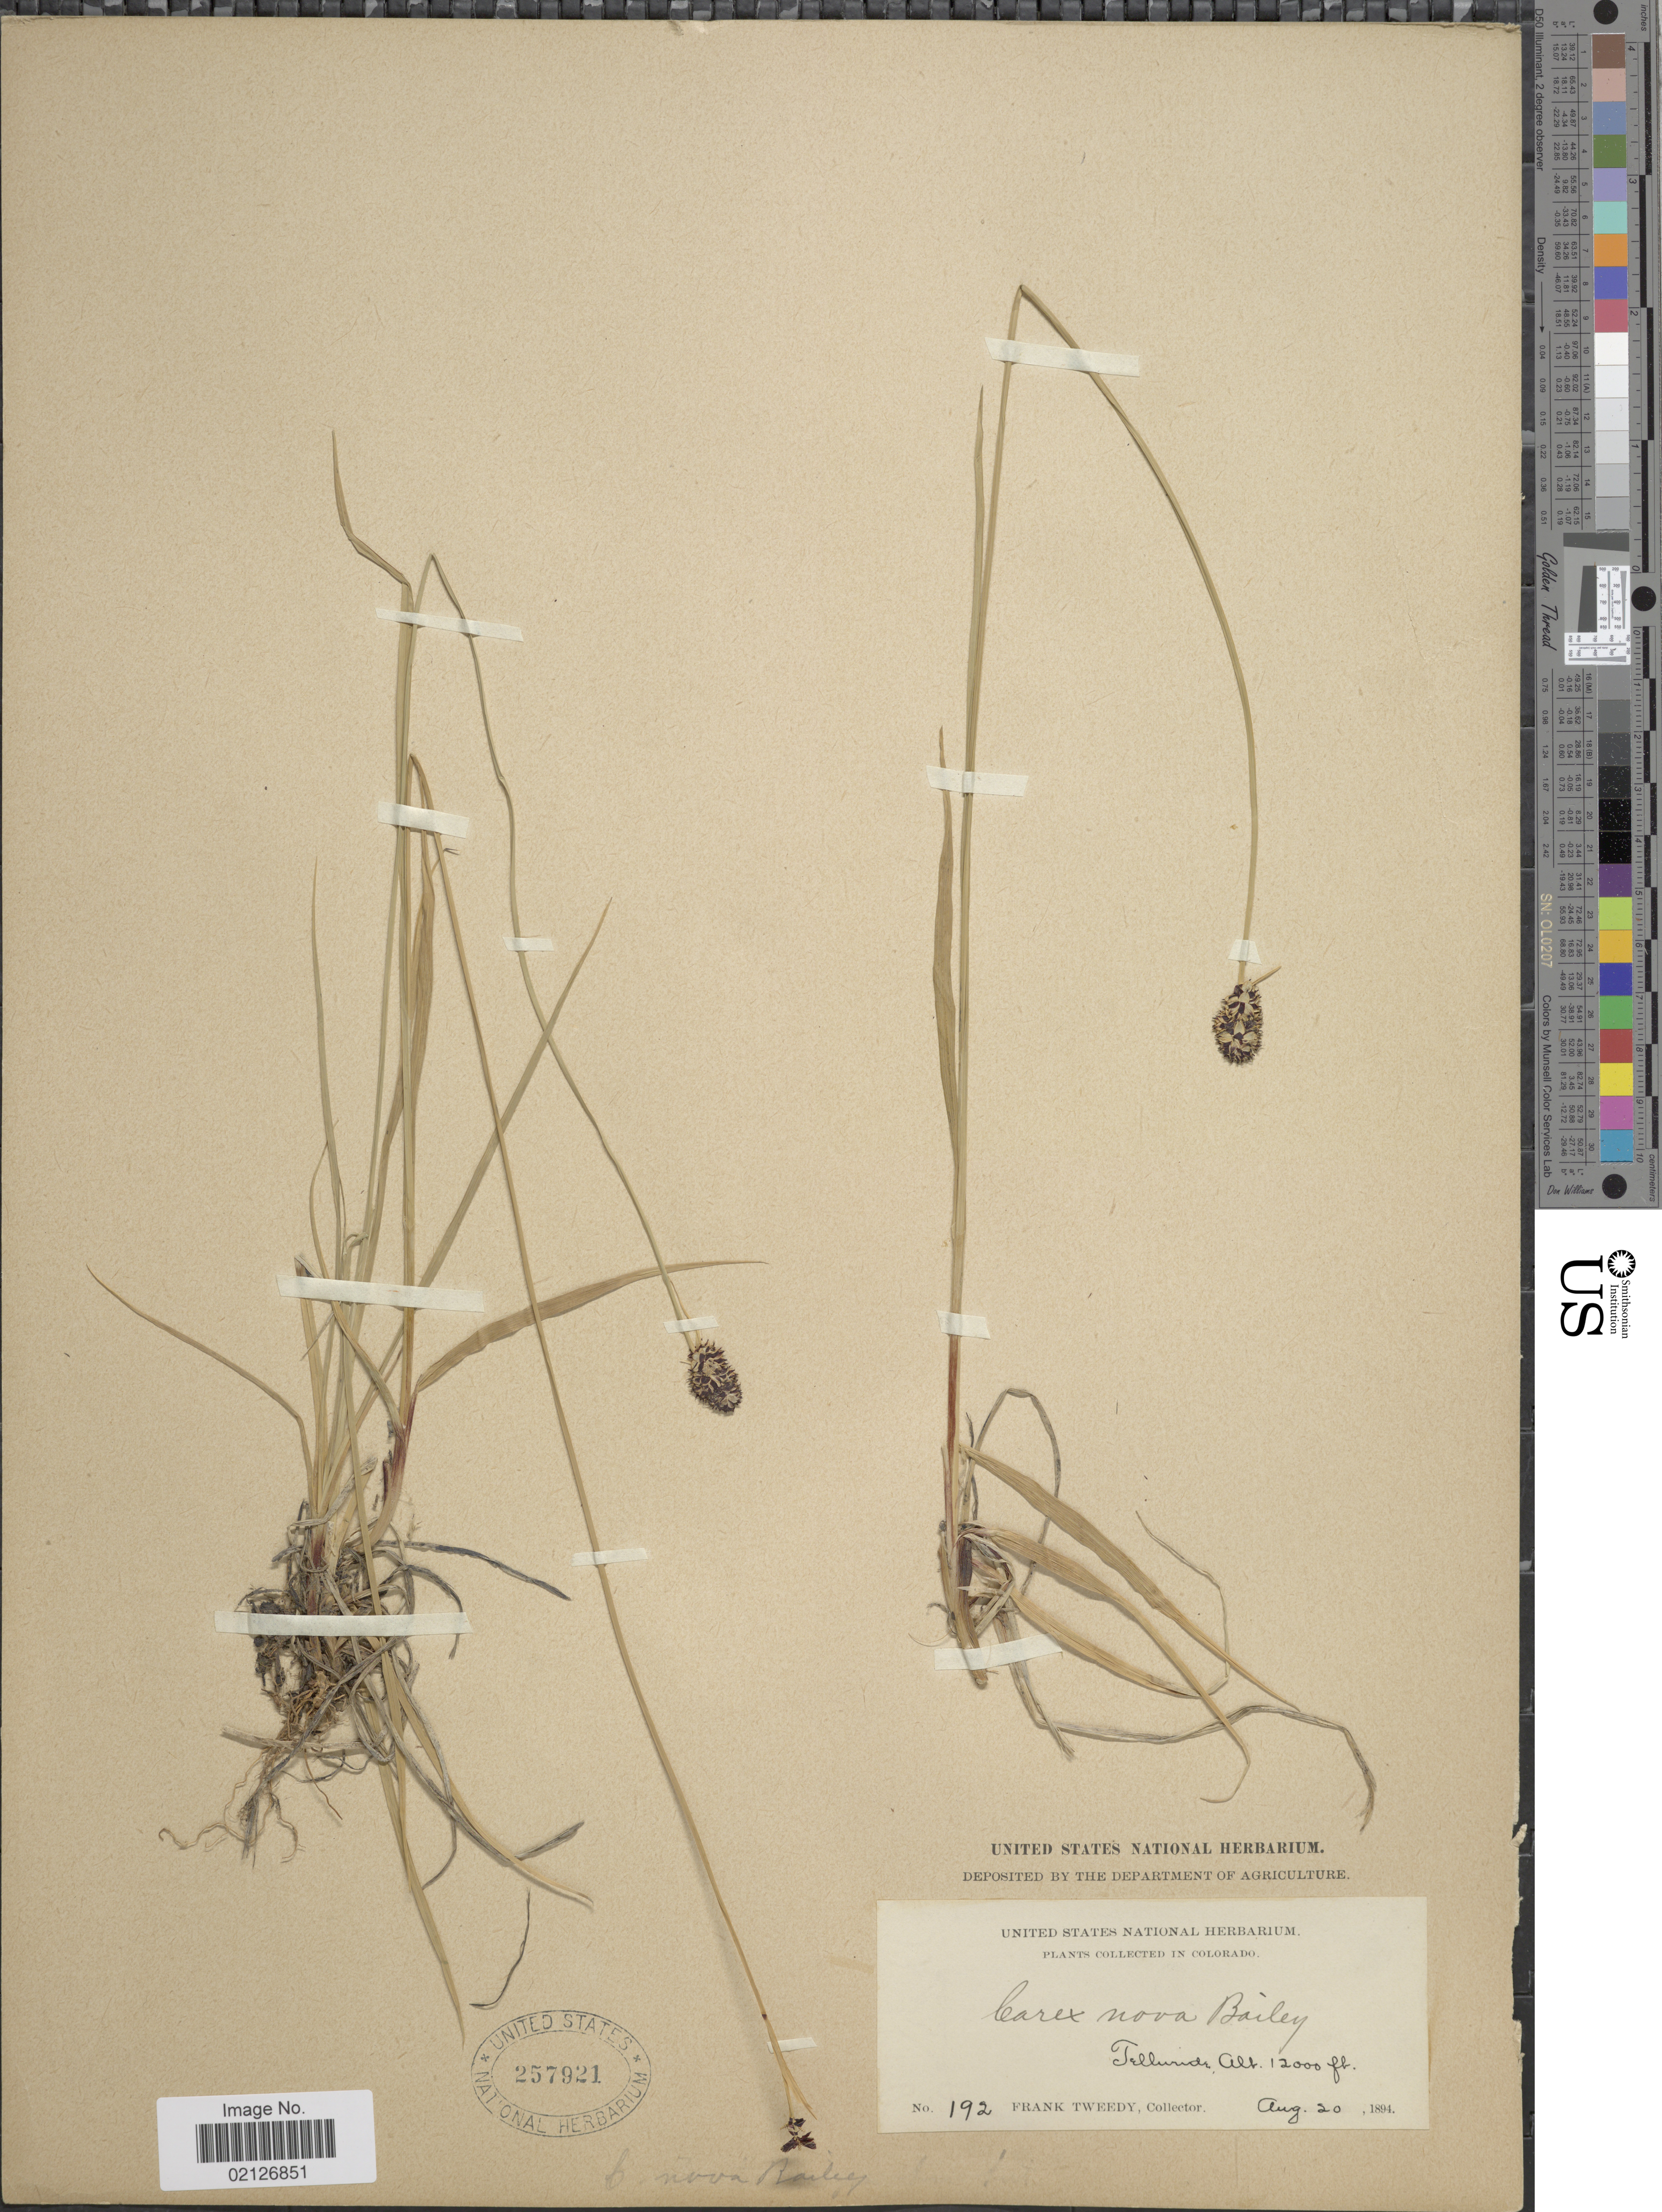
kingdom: Plantae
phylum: Tracheophyta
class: Liliopsida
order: Poales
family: Cyperaceae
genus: Carex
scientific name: Carex nova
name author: L.H. Bailey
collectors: F. Tweedy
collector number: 192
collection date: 1894-08-20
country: United States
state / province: Colorado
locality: Telluride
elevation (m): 3658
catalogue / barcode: US 257921